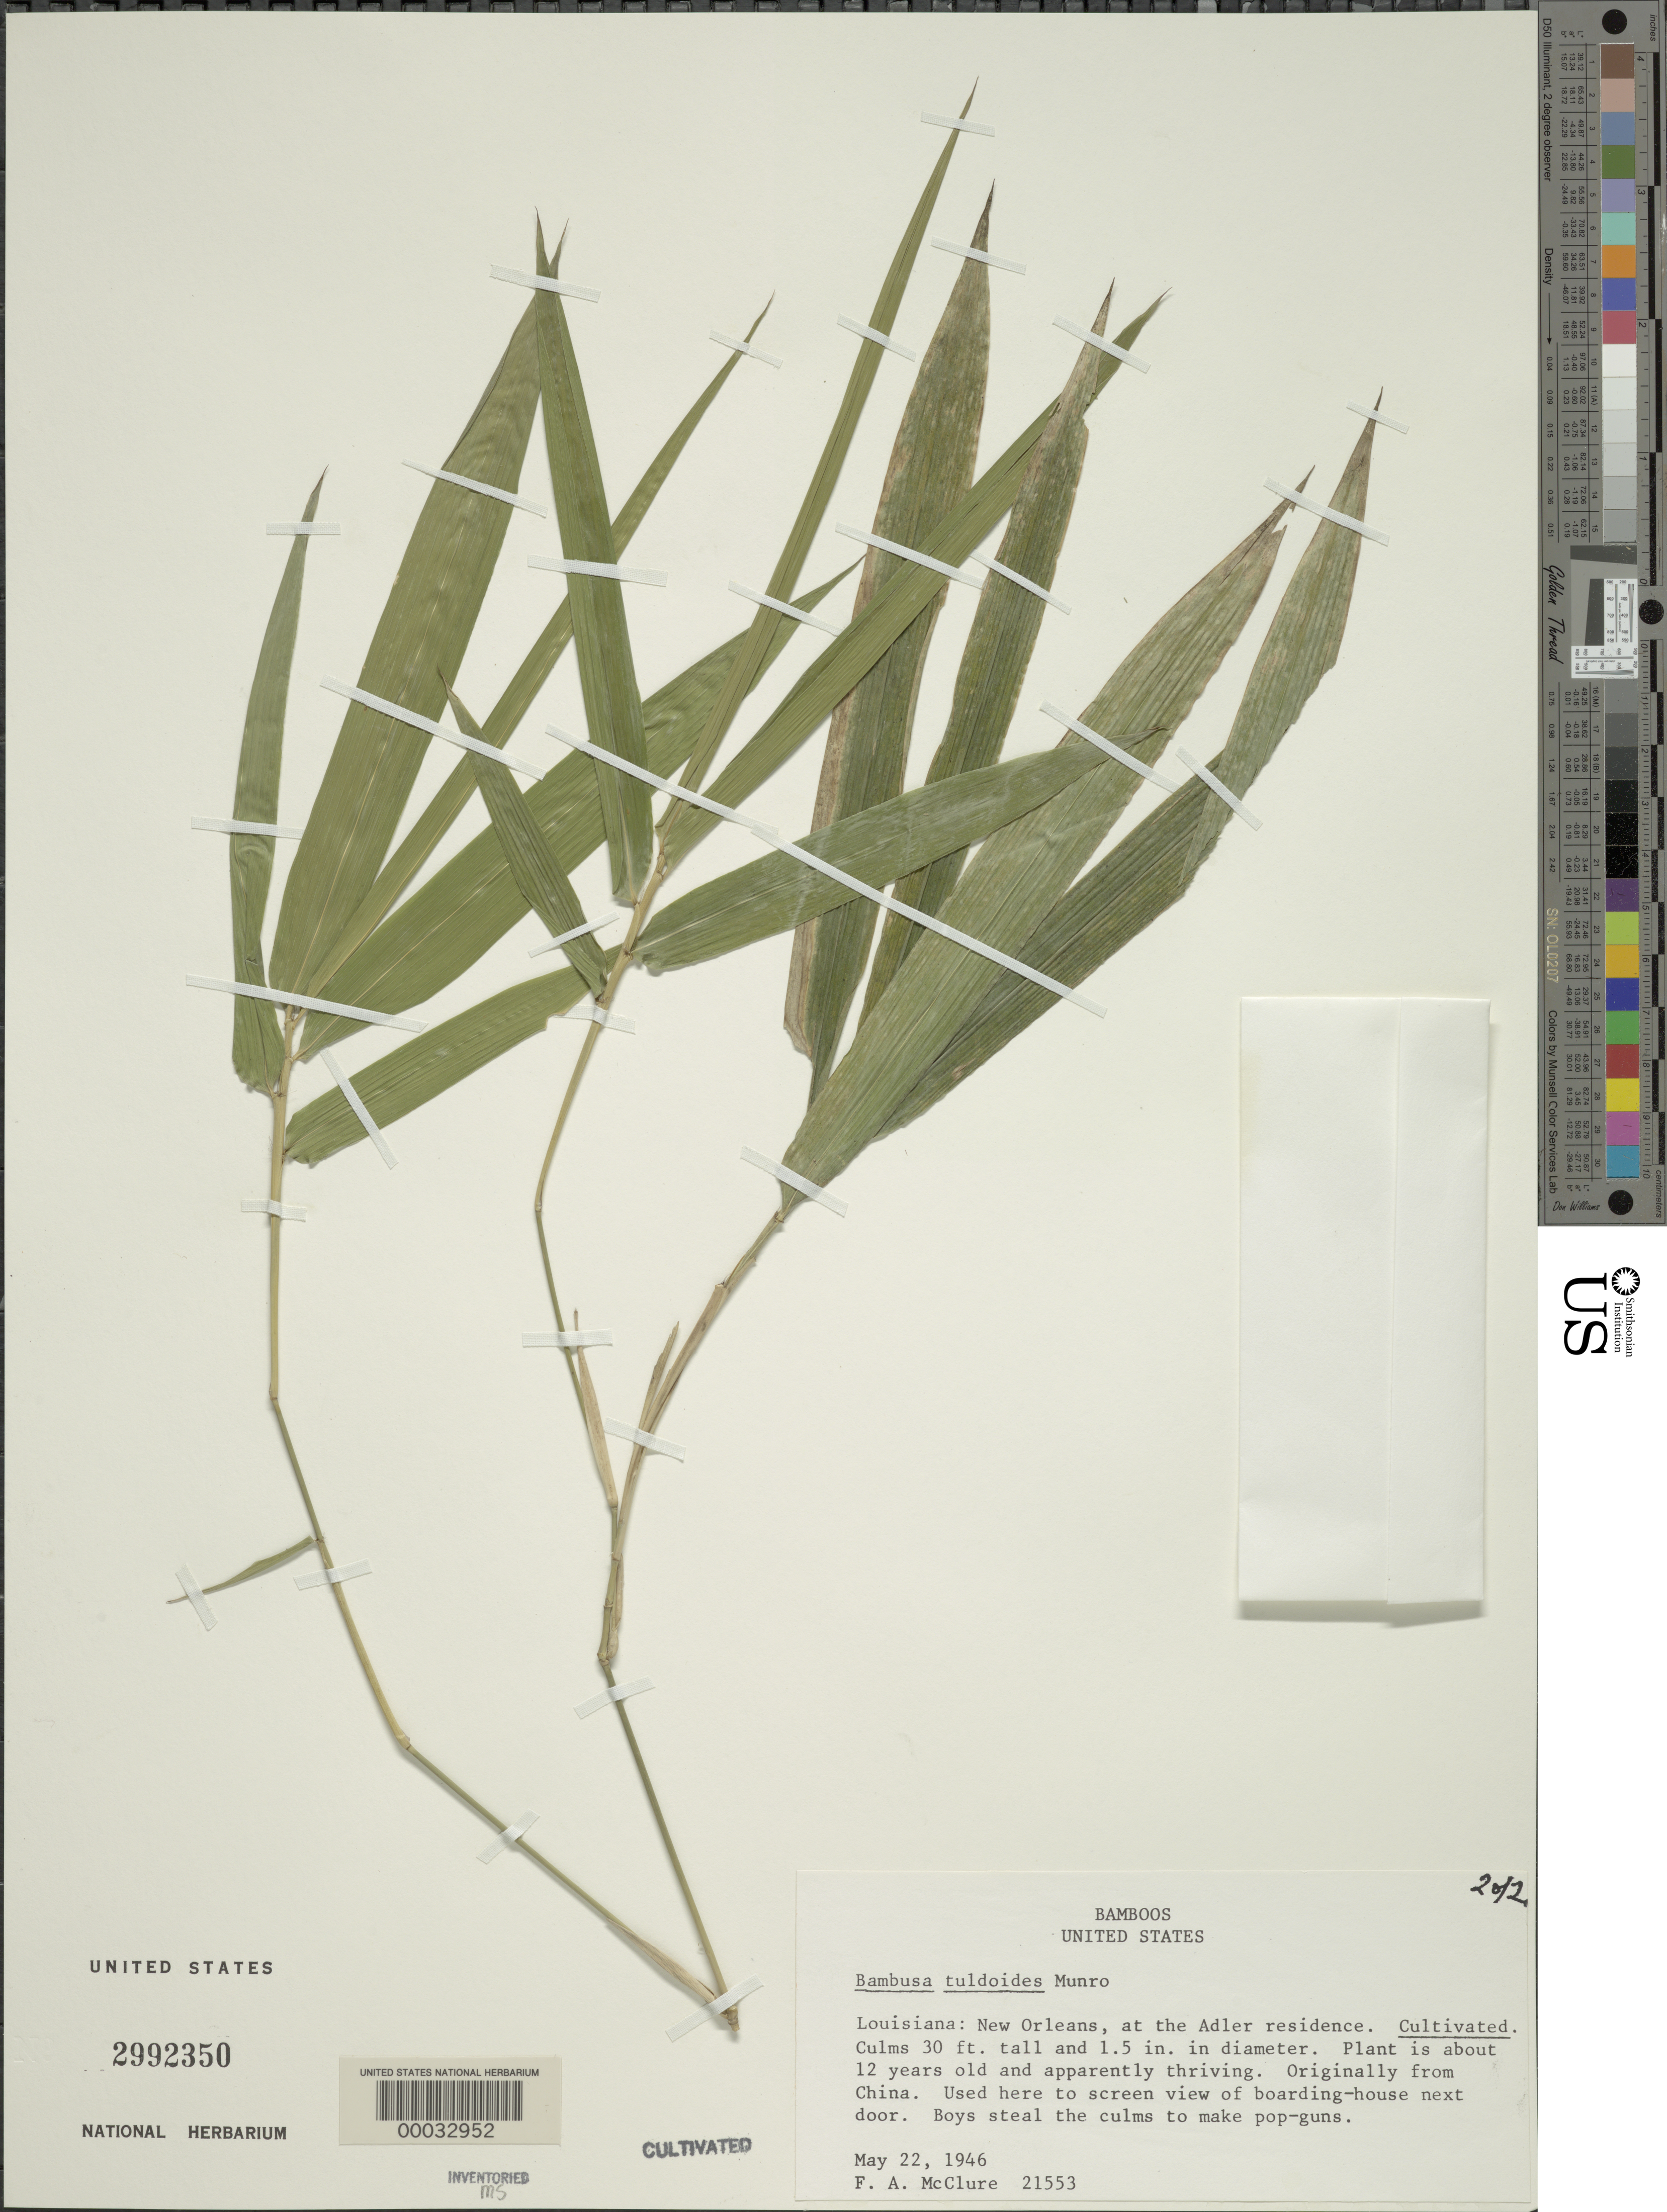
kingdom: Plantae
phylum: Tracheophyta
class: Liliopsida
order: Poales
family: Poaceae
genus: Bambusa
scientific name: Bambusa tuldoides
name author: Munro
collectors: F. A. McClure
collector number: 21553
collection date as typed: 22 May 1946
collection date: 1946-05-22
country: United States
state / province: Louisiana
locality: New orleans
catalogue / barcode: US 2992350